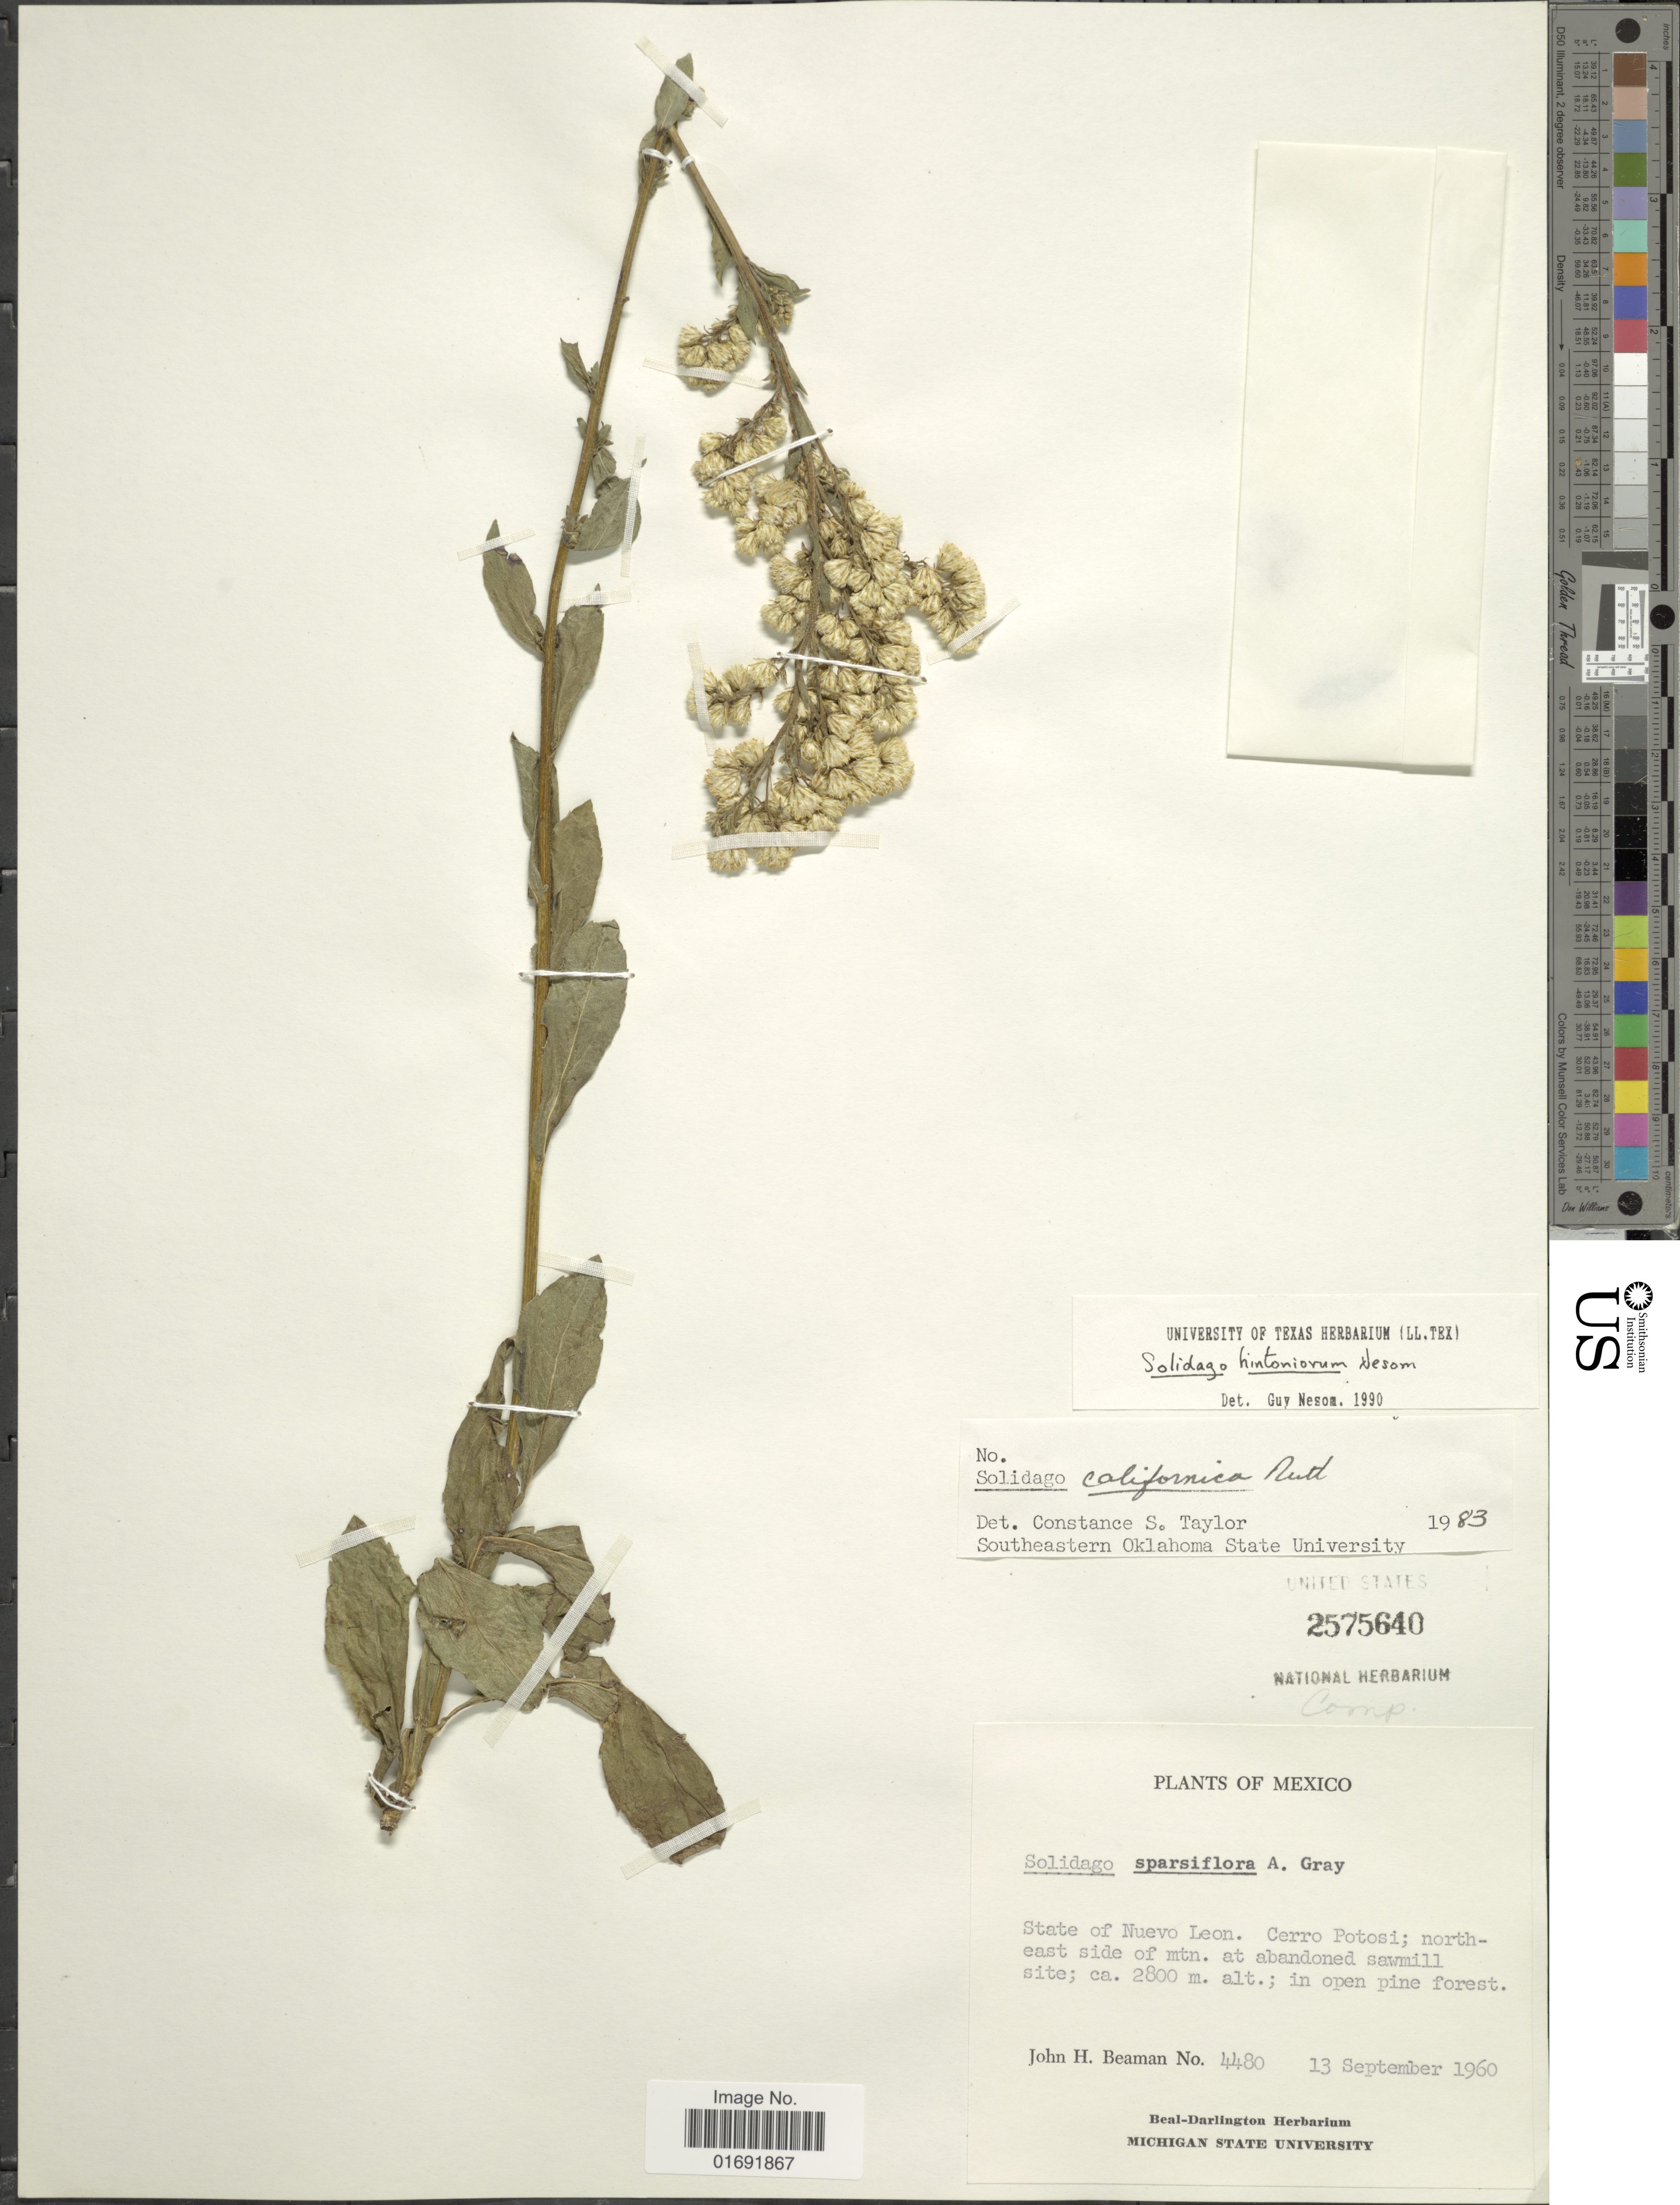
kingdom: Plantae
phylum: Tracheophyta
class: Magnoliopsida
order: Asterales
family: Asteraceae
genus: Solidago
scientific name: Solidago hintoniorum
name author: G.L. Nesom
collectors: J. H. Beaman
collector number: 4480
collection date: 1960-09-13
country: Mexico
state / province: Nuevo León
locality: Cerro Potosi, northeast side of mtn.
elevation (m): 2800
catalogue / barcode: US 2575640